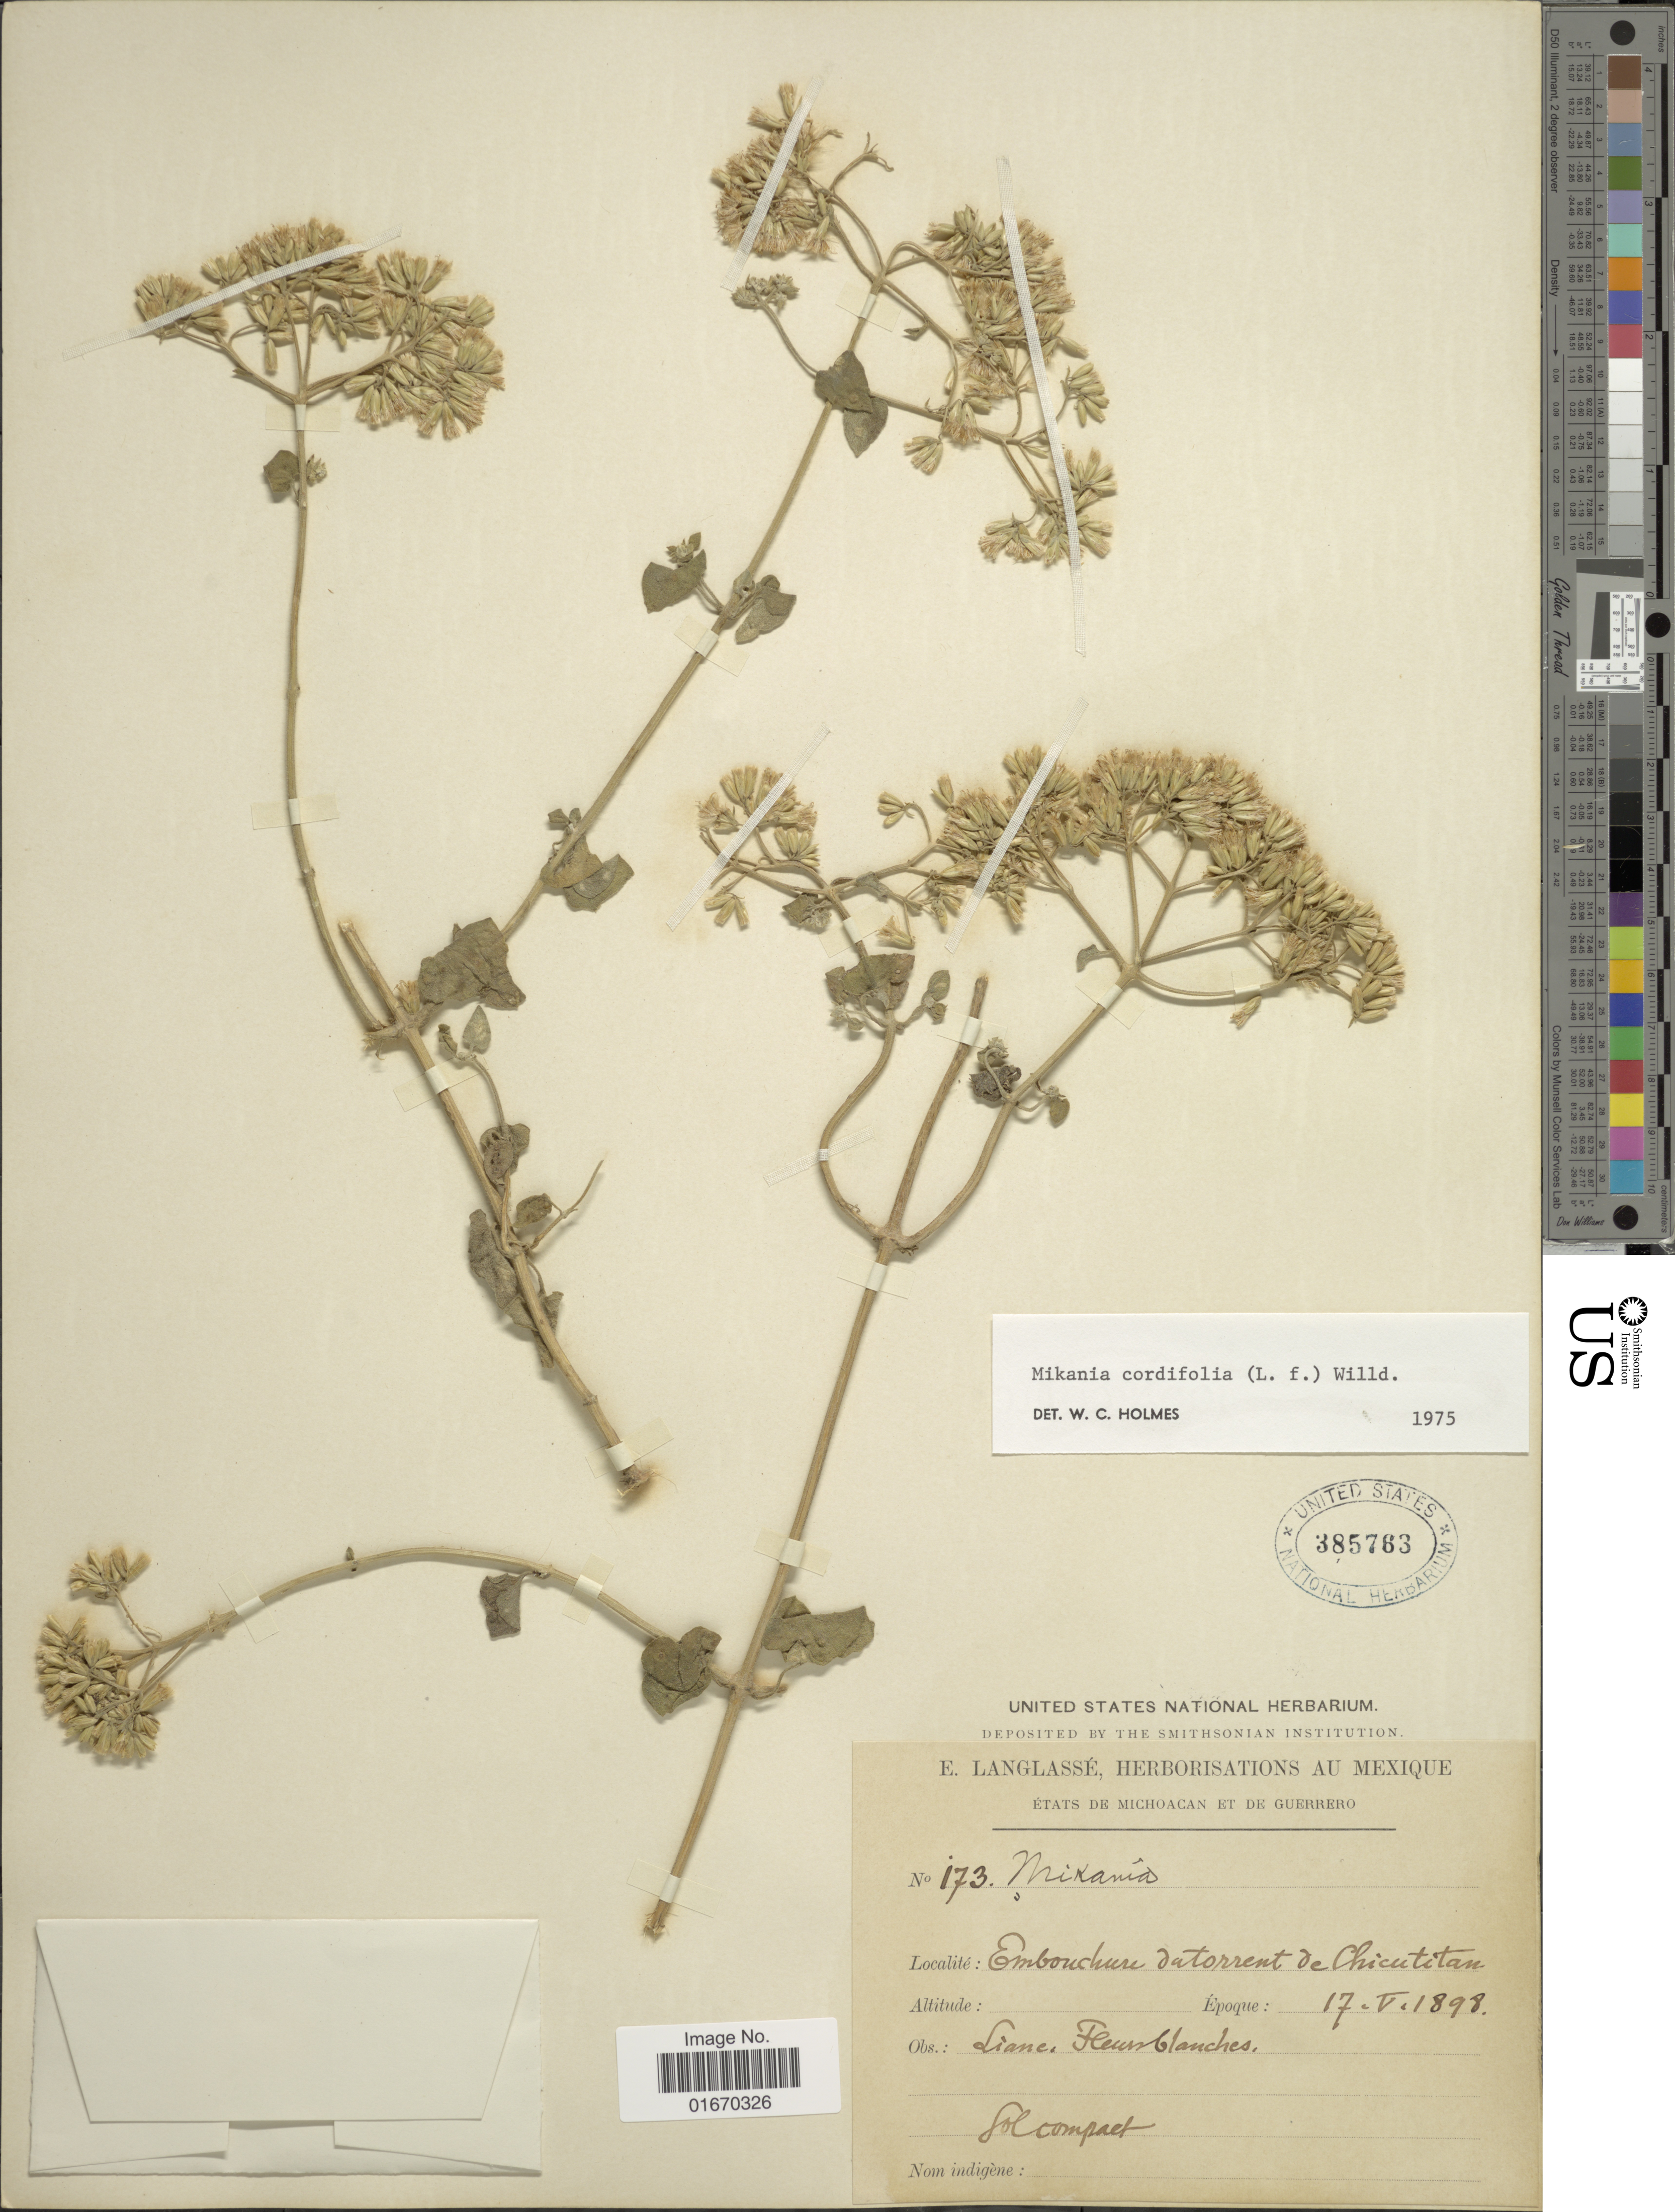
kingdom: Plantae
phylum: Tracheophyta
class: Magnoliopsida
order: Asterales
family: Asteraceae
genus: Mikania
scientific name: Mikania cordifolia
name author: Kunth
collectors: E. Langlassé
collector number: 173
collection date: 1898-05-17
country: Mexico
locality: Etats de Michoacan et de Guerrera, Embouchure du torrent de Chicutitan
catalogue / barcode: US 385763